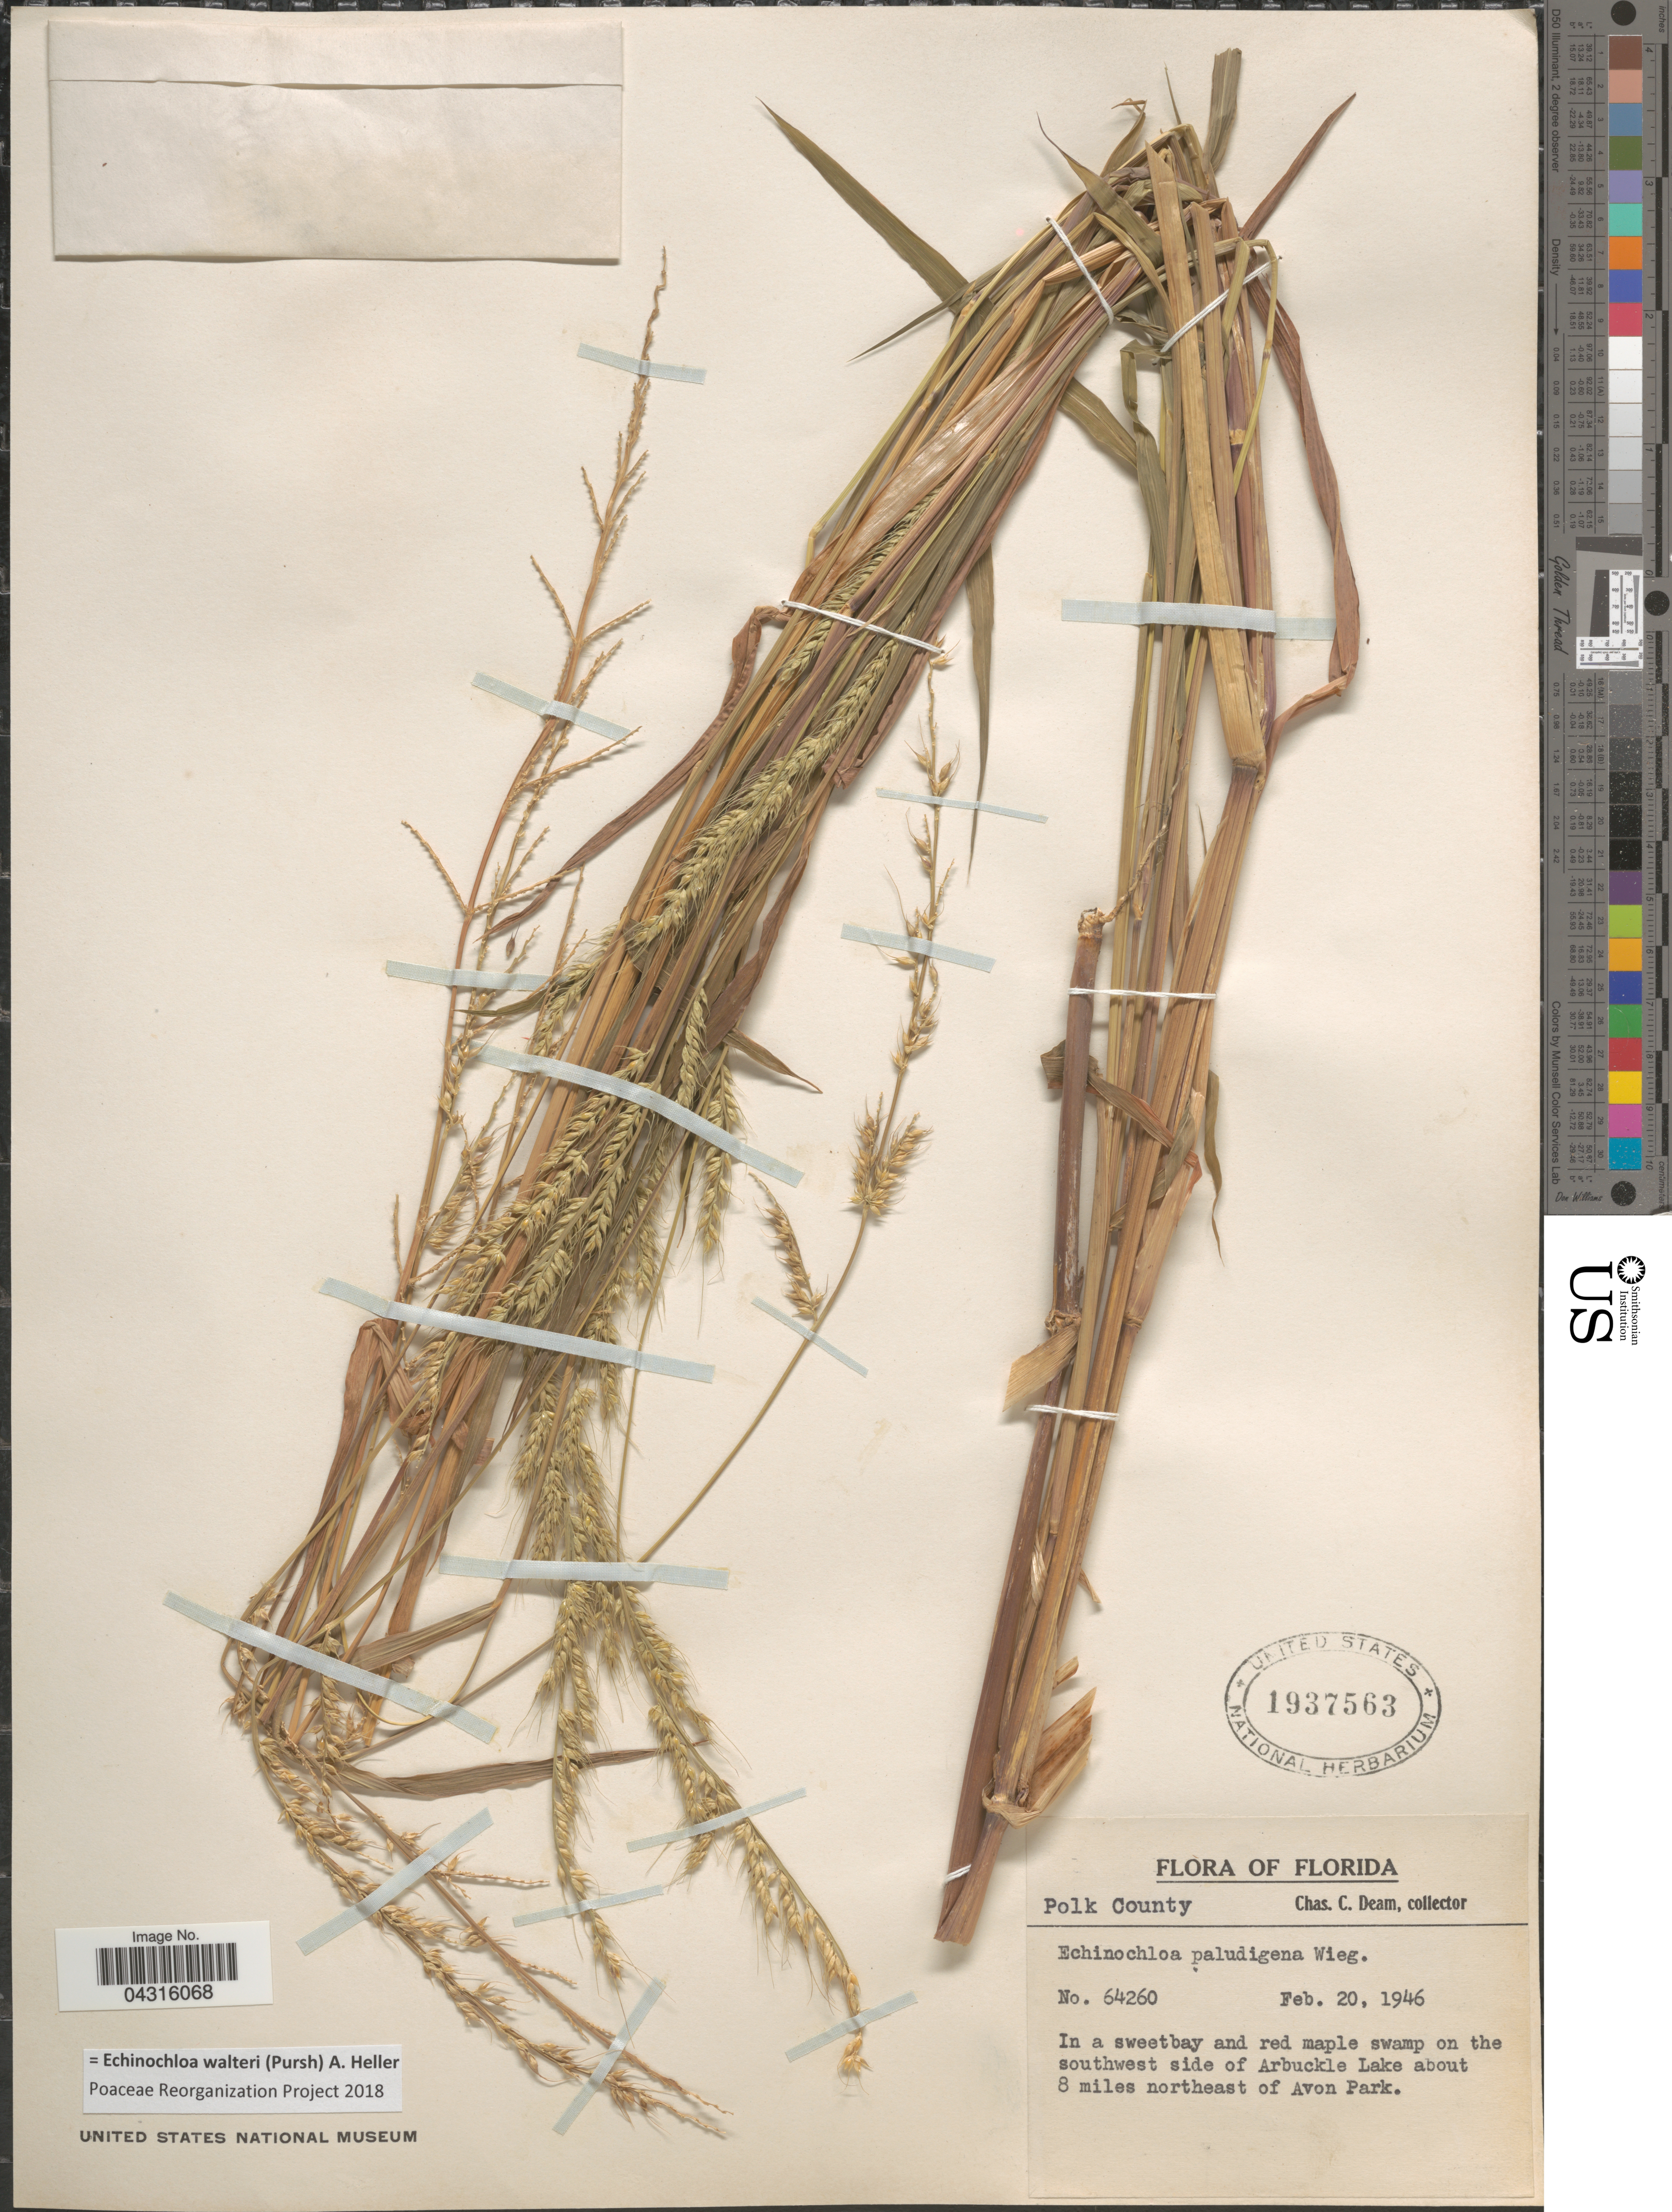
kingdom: Plantae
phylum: Tracheophyta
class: Liliopsida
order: Poales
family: Poaceae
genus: Echinochloa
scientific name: Echinochloa walteri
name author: (Pursh) A. Heller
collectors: C. C. Deam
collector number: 64260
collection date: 1946-02-20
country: United States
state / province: Florida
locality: Polk County. In a sweetbay and red maple swamp on the southwest side of Arbuckle Lake about 8 miles northeast of Avon Park.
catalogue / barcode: US 1937563